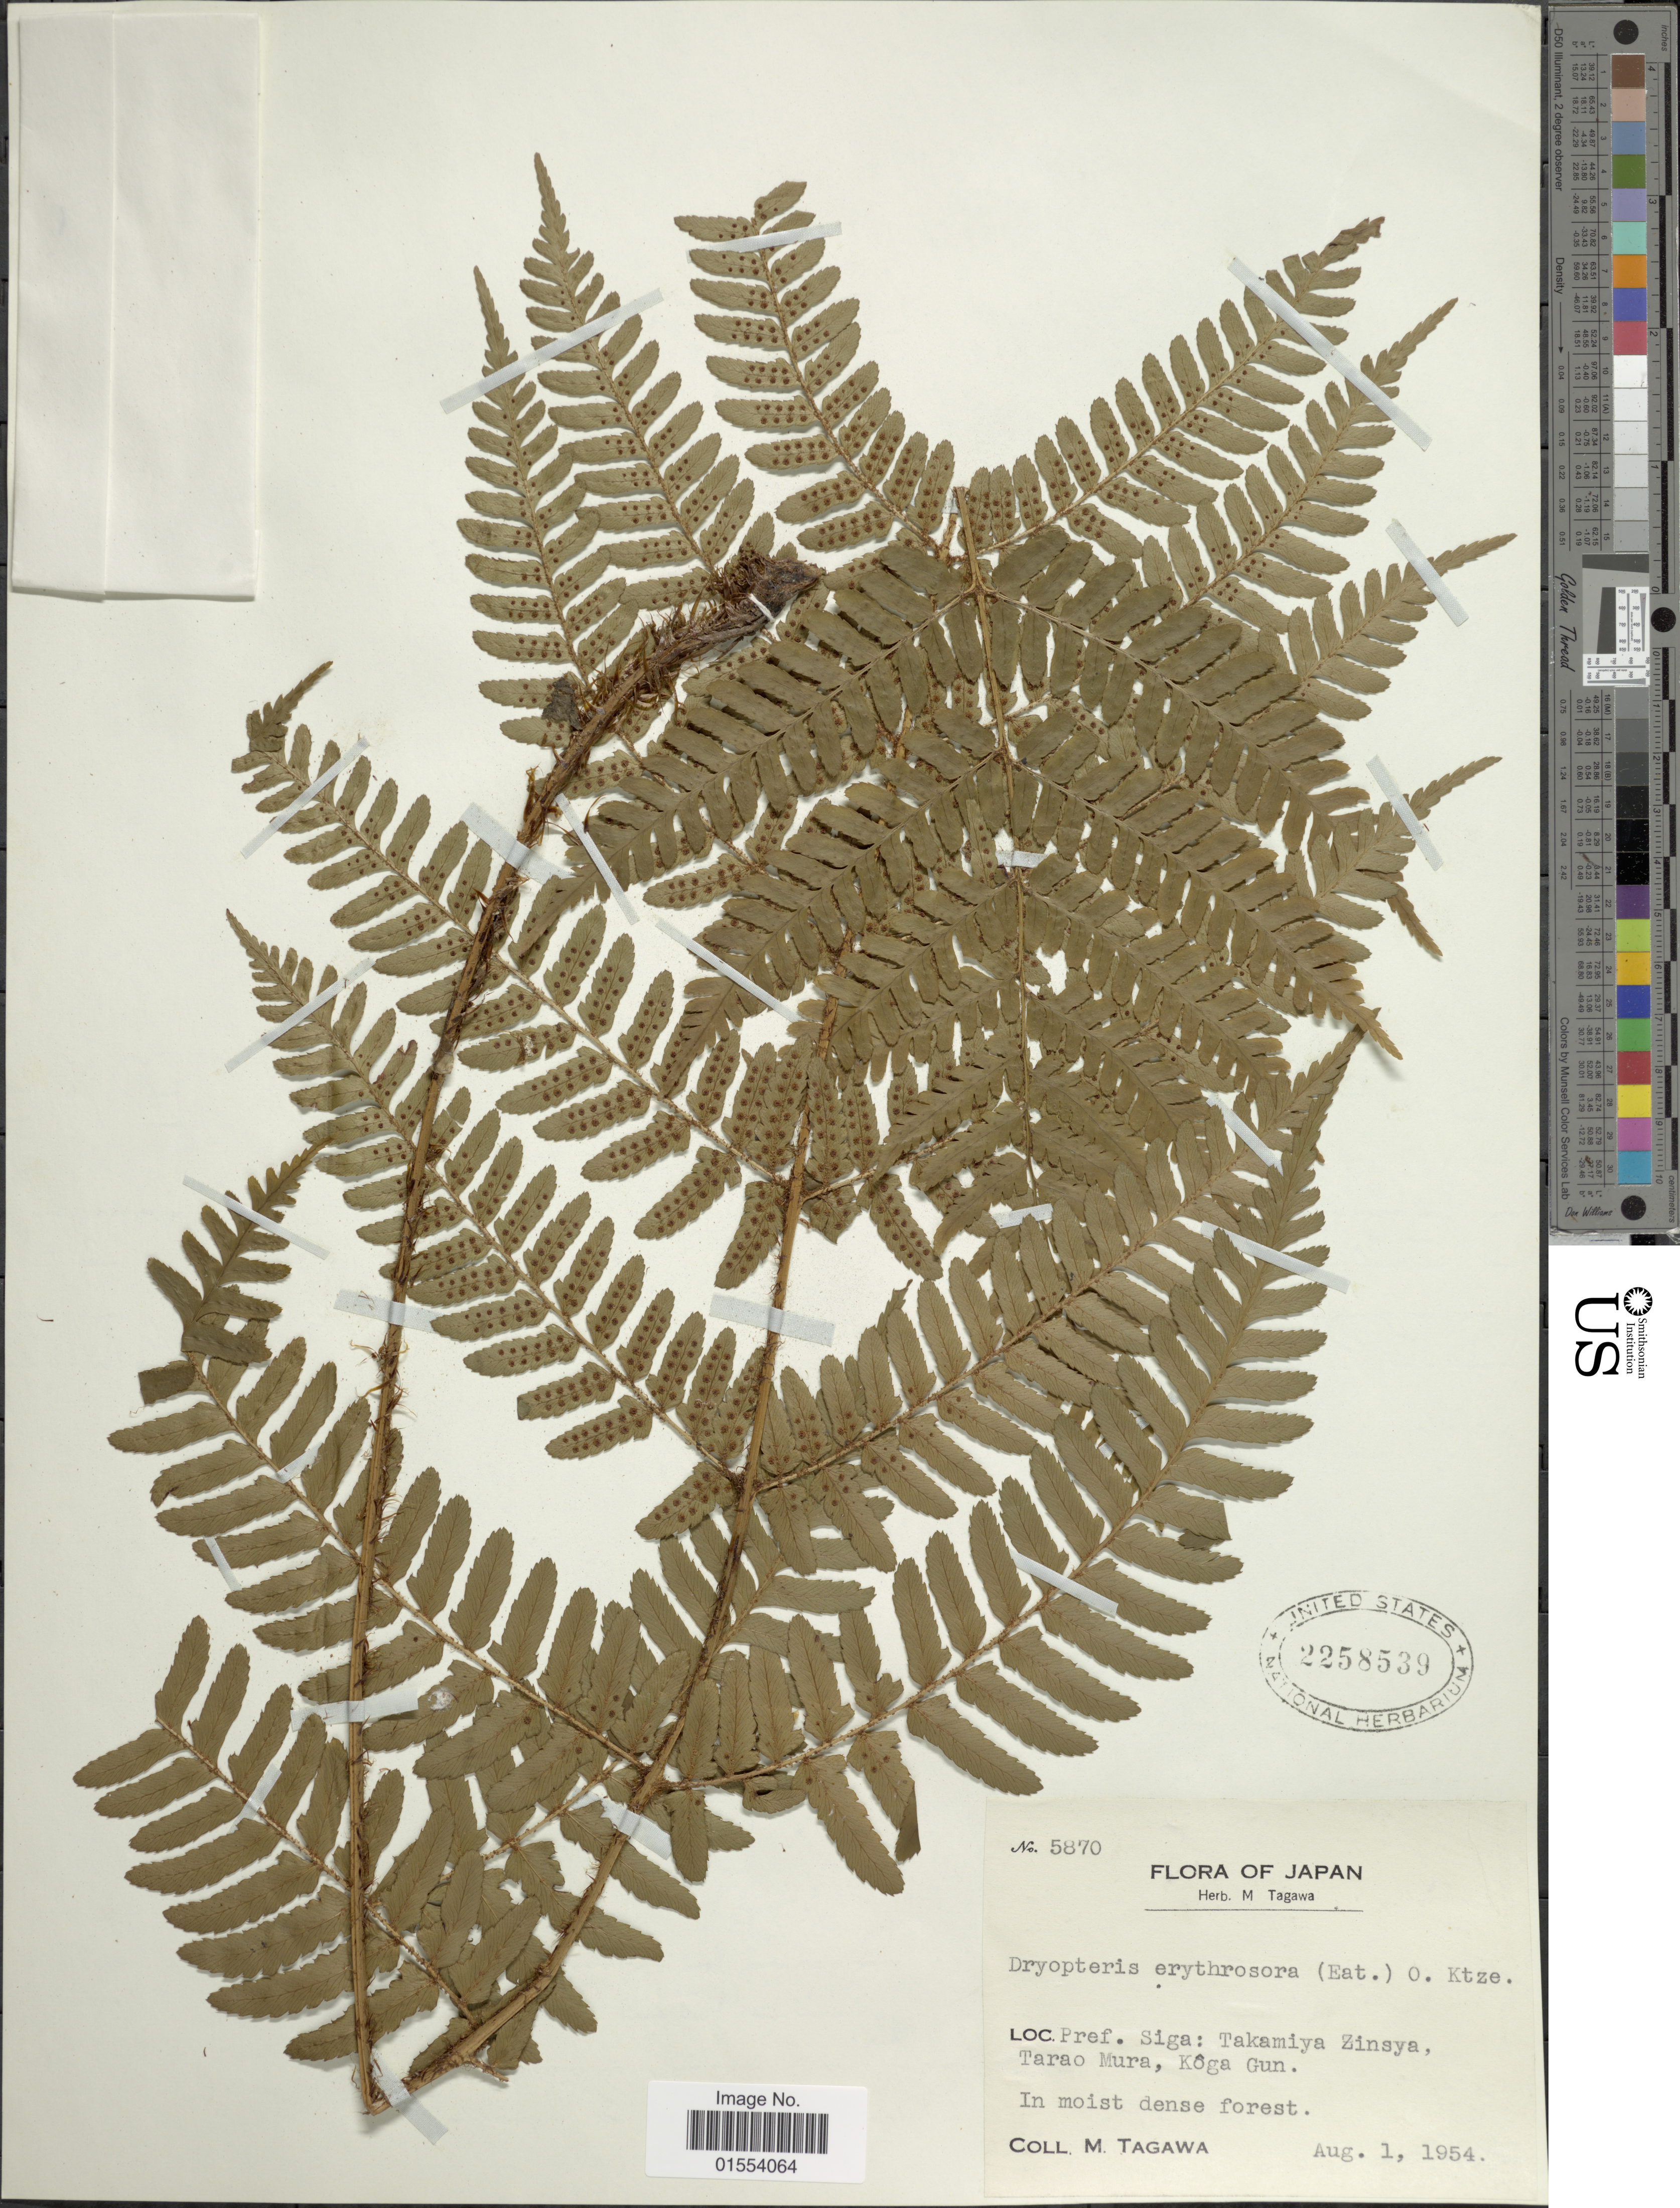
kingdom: Plantae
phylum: Tracheophyta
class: Polypodiopsida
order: Polypodiales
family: Dryopteridaceae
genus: Dryopteris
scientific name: Dryopteris erythrosora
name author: (D.C. Eaton) Kuntze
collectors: M. Tagawa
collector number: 5870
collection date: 1954-08-01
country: Japan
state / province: Siga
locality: Japan, Pref. Siga: Takamiya Zinsya, Tarao Mura, Koga Gun.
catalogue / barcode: US 2258539